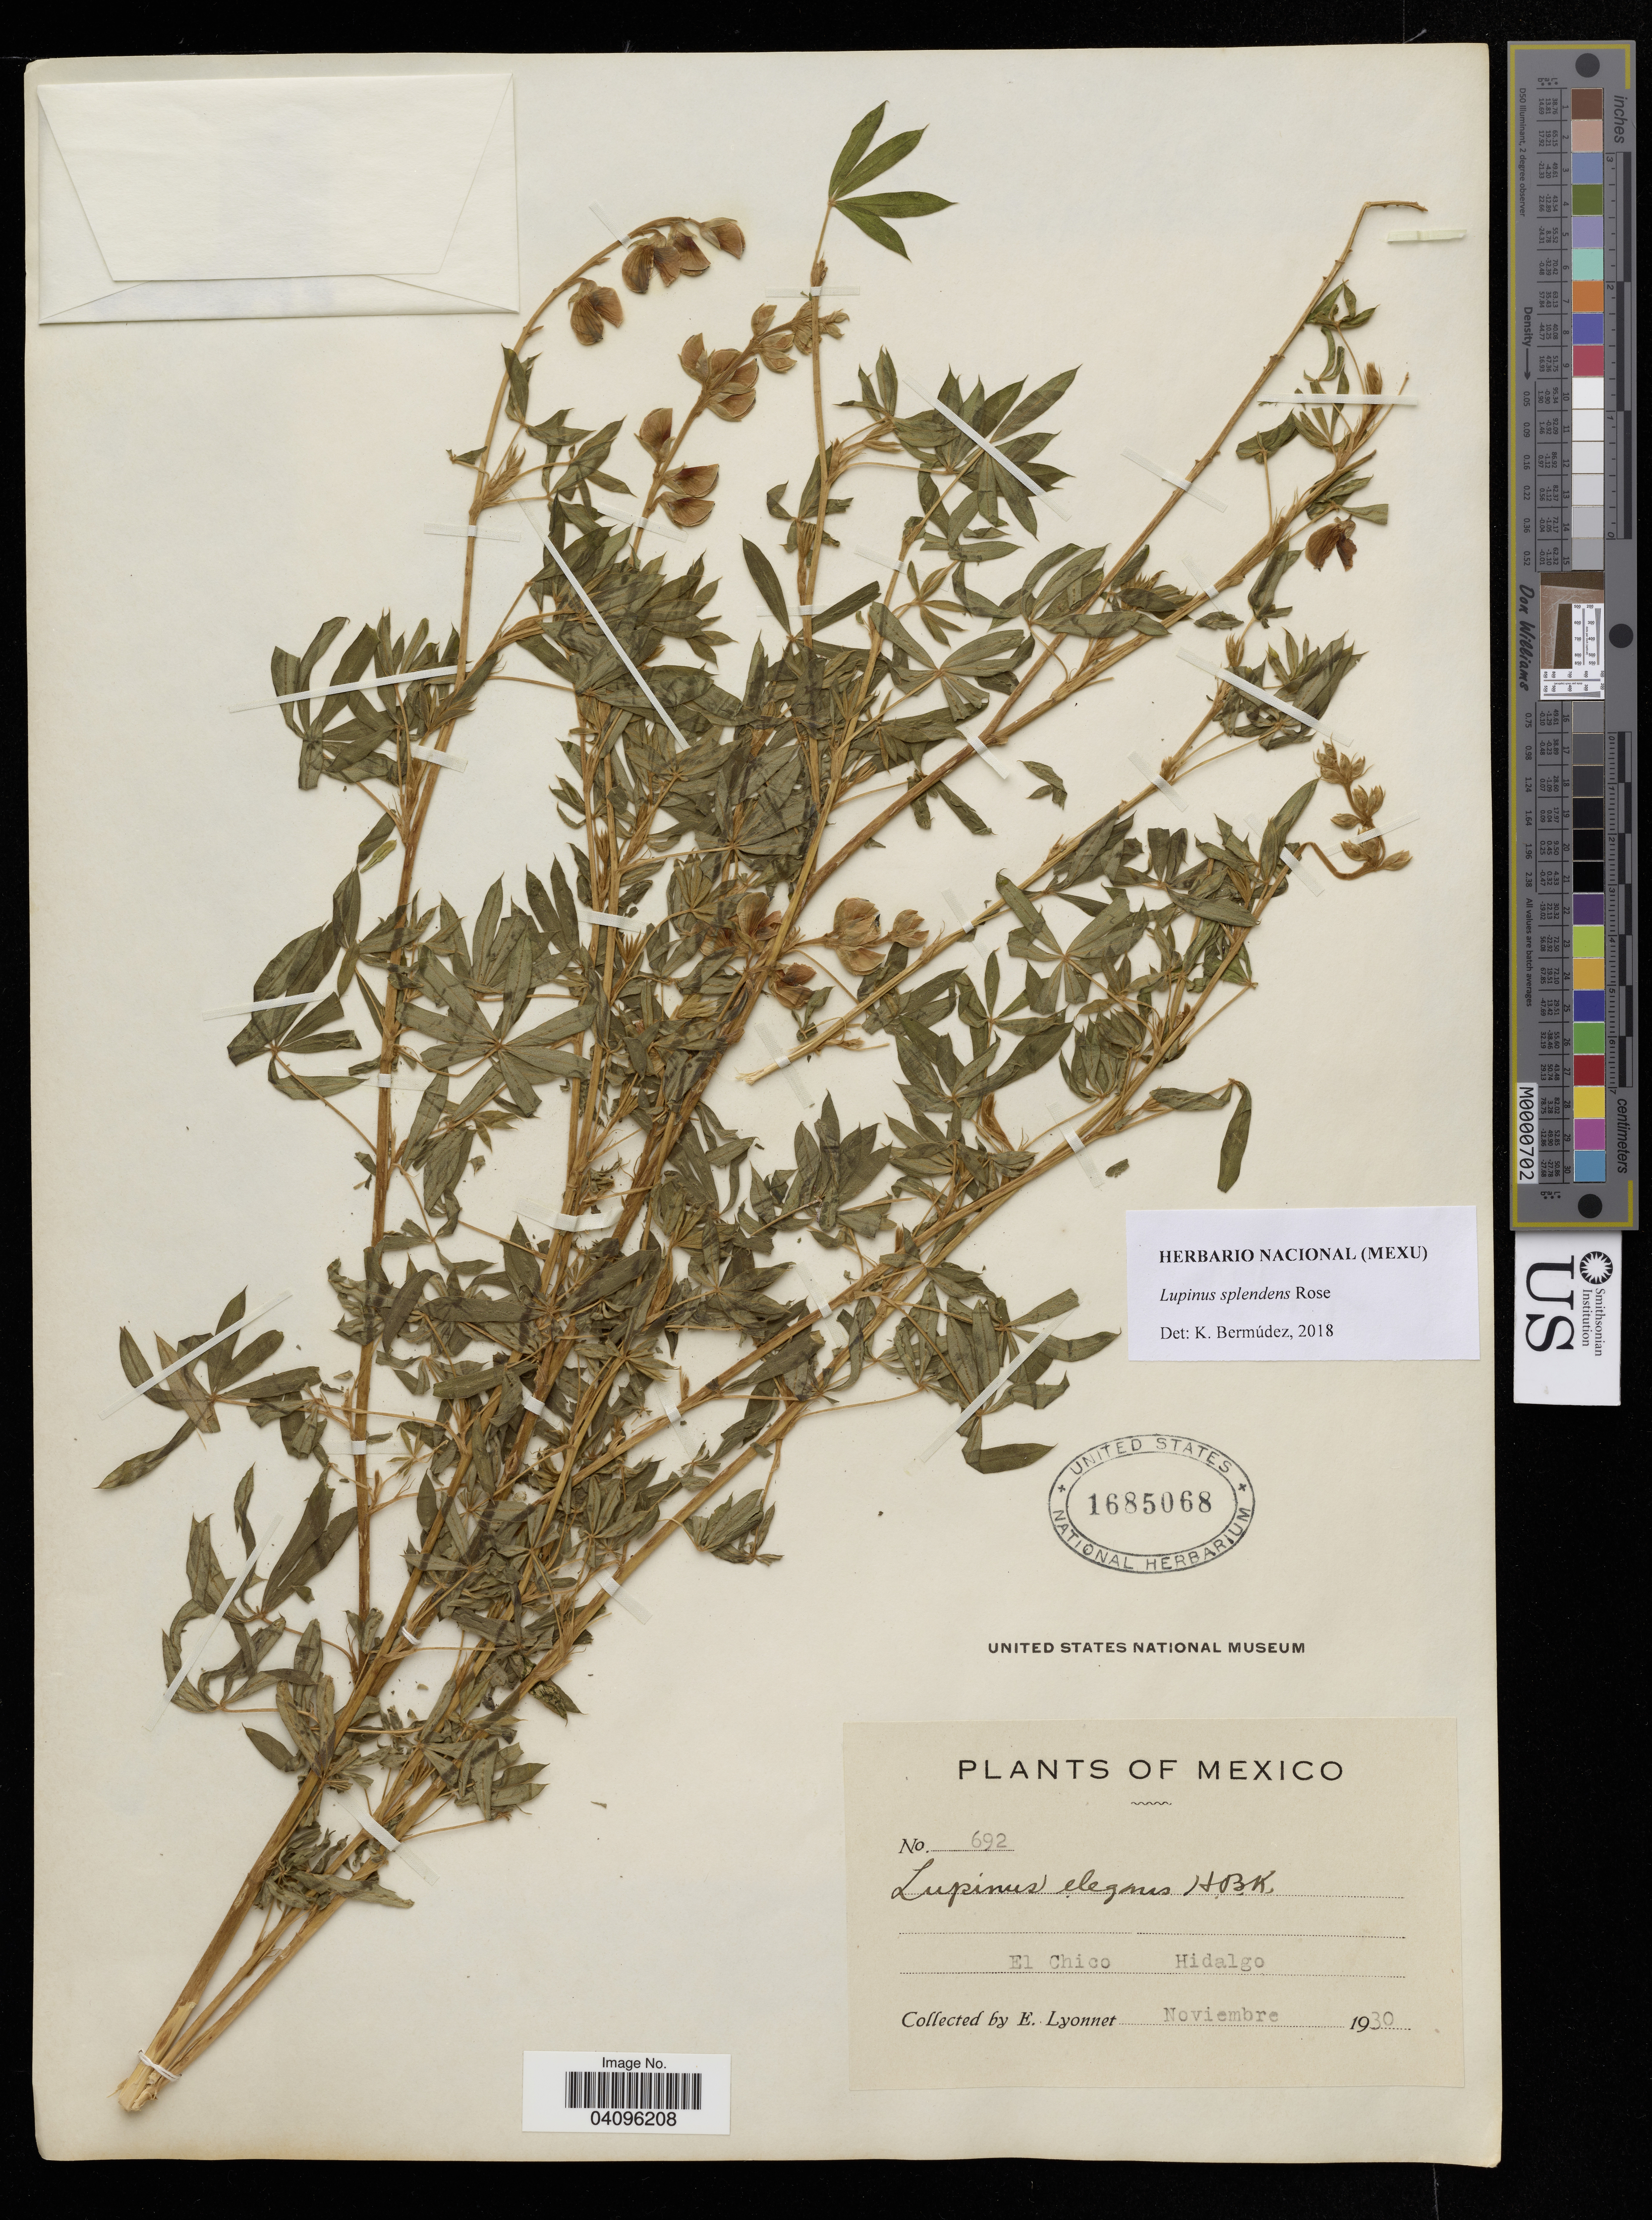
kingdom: Plantae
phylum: Tracheophyta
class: Magnoliopsida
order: Fabales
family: Fabaceae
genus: Lupinus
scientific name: Lupinus splendens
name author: Rose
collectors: Bro. E. Lyonnet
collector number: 692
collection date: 1930-11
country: Mexico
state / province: Hidalgo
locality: El Chico.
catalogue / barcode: US 1685068